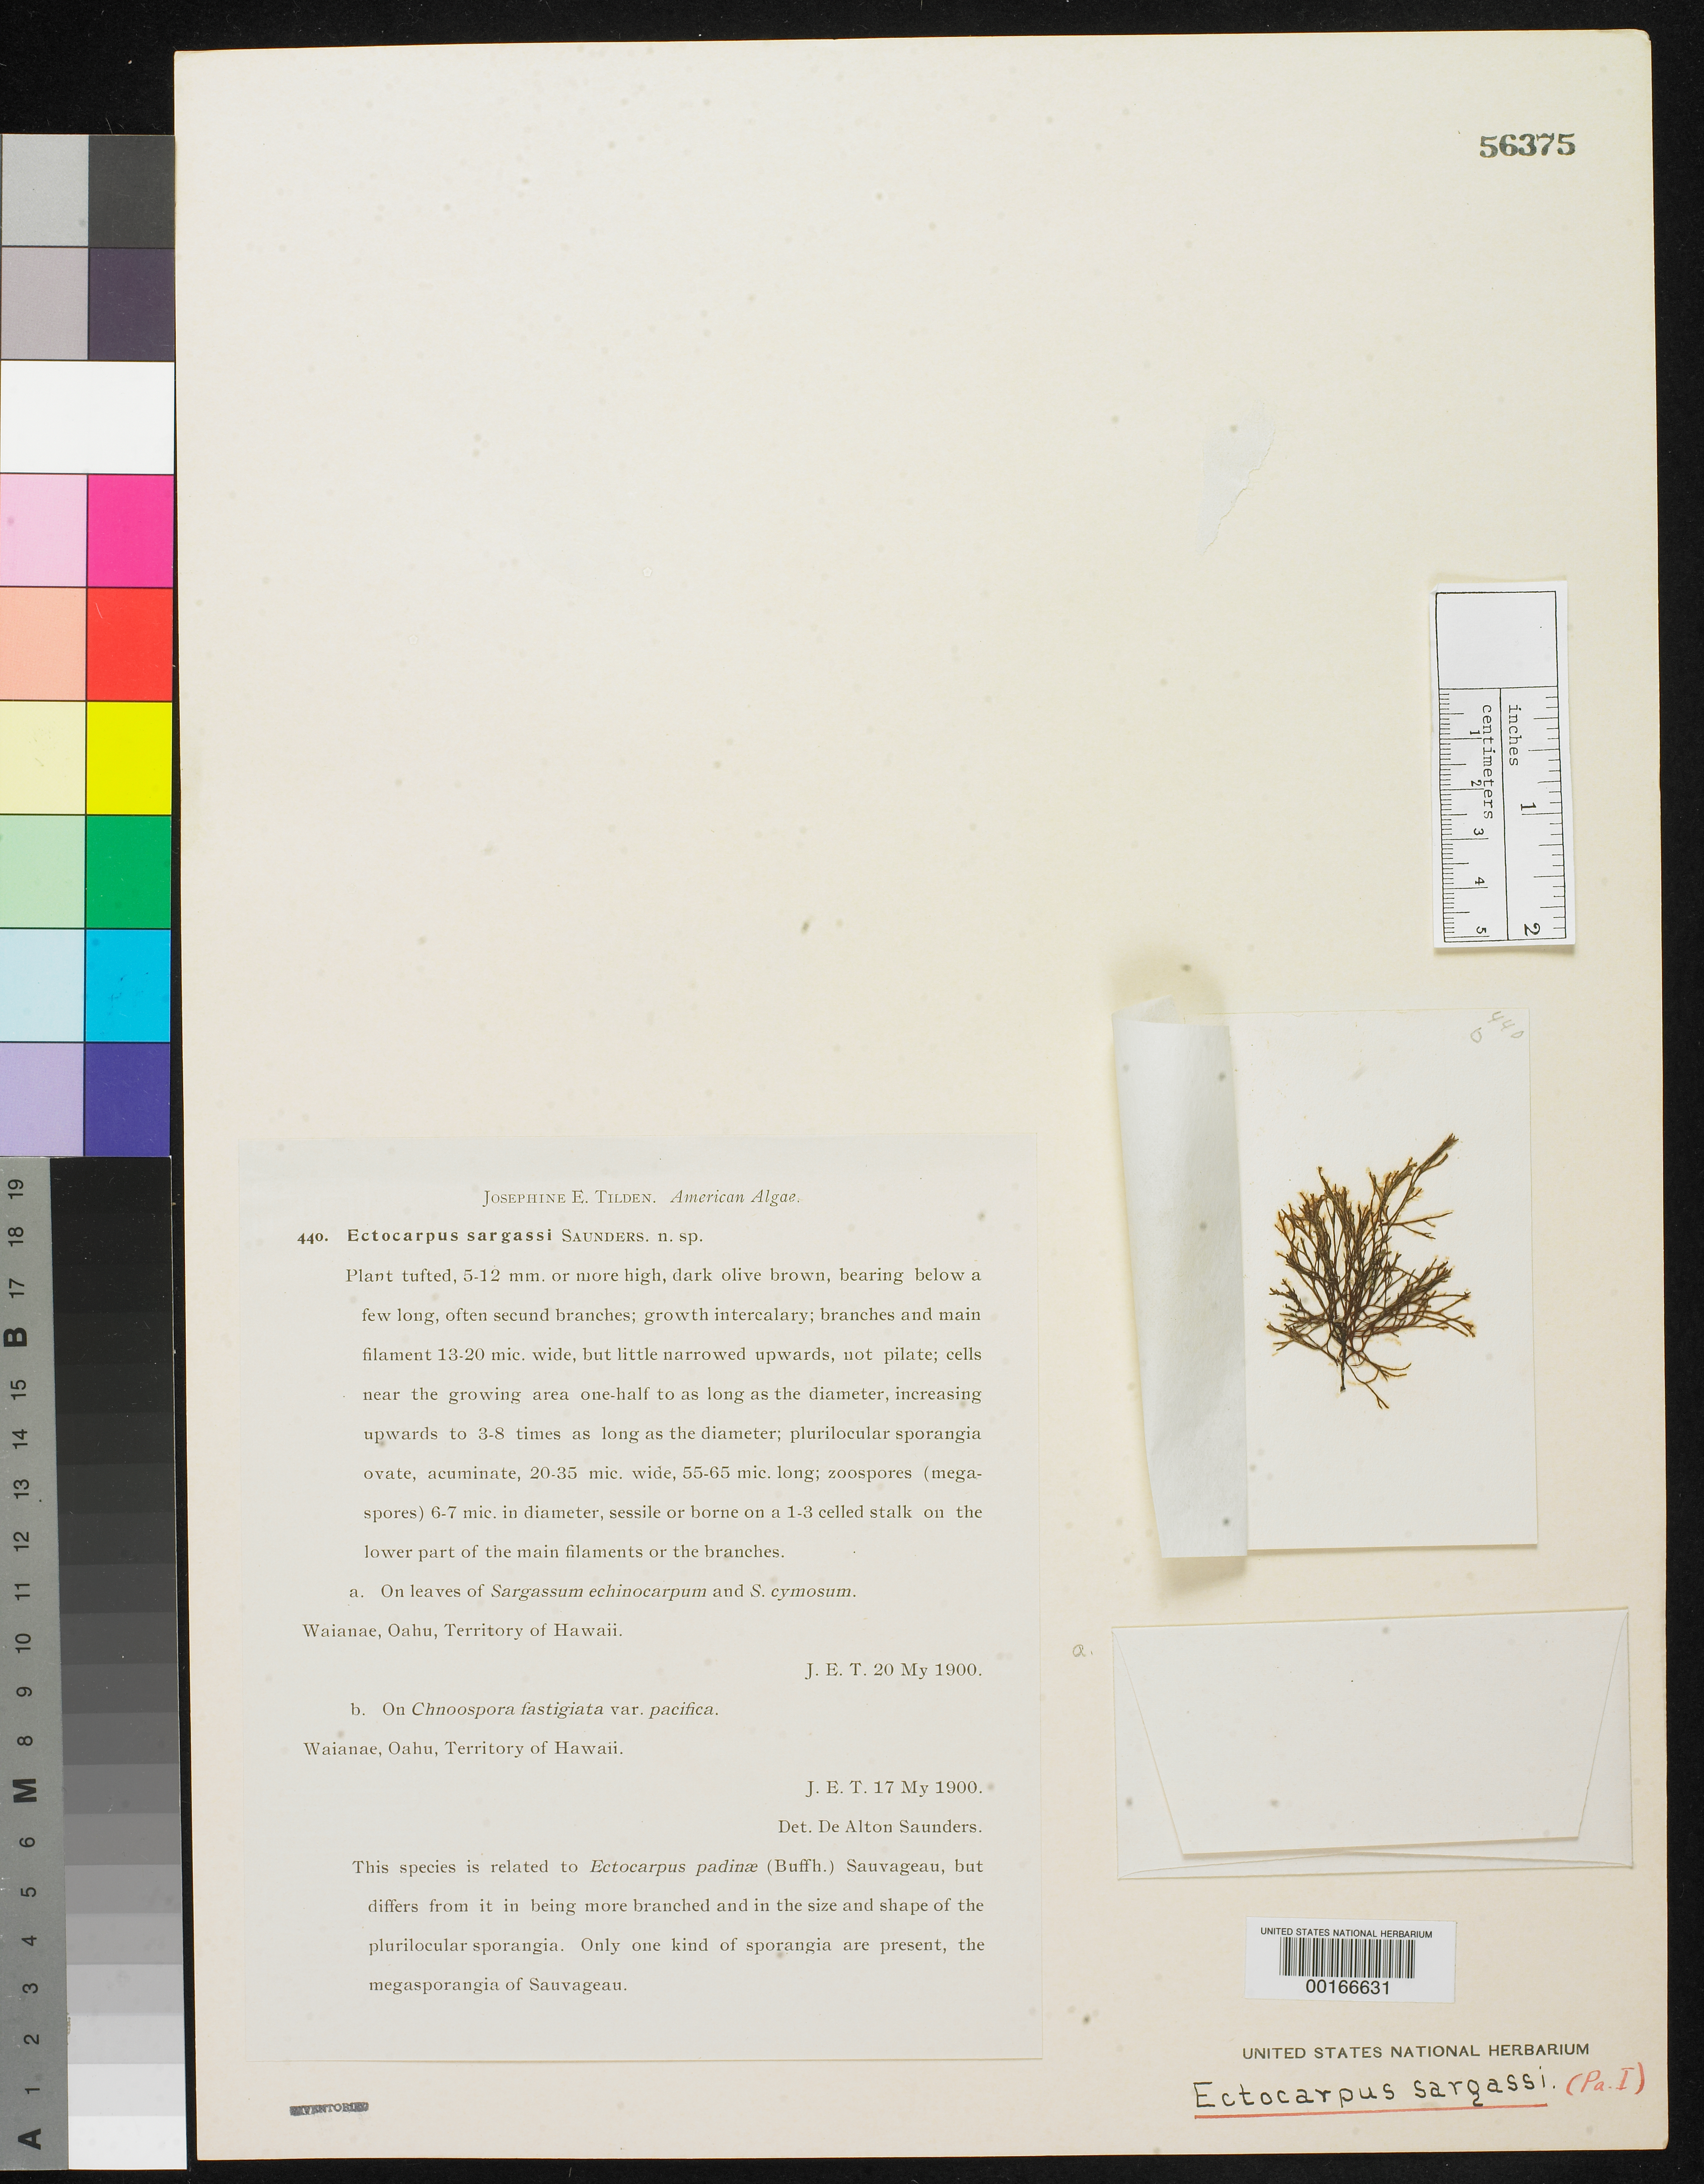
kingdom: Chromista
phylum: Ochrophyta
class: Phaeophyceae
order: Ectocarpales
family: Ectocarpaceae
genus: Ectocarpus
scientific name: Ectocarpus sargassi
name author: D.A. Saunders in J. E. Tilden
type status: Syntype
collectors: J. E. Tilden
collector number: JET 440A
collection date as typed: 20 May 1900 and 17 May 1900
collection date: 1900-05-17,1900-05-20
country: United States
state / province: Hawaii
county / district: Honolulu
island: Oahu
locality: Waianae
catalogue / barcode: US 56375